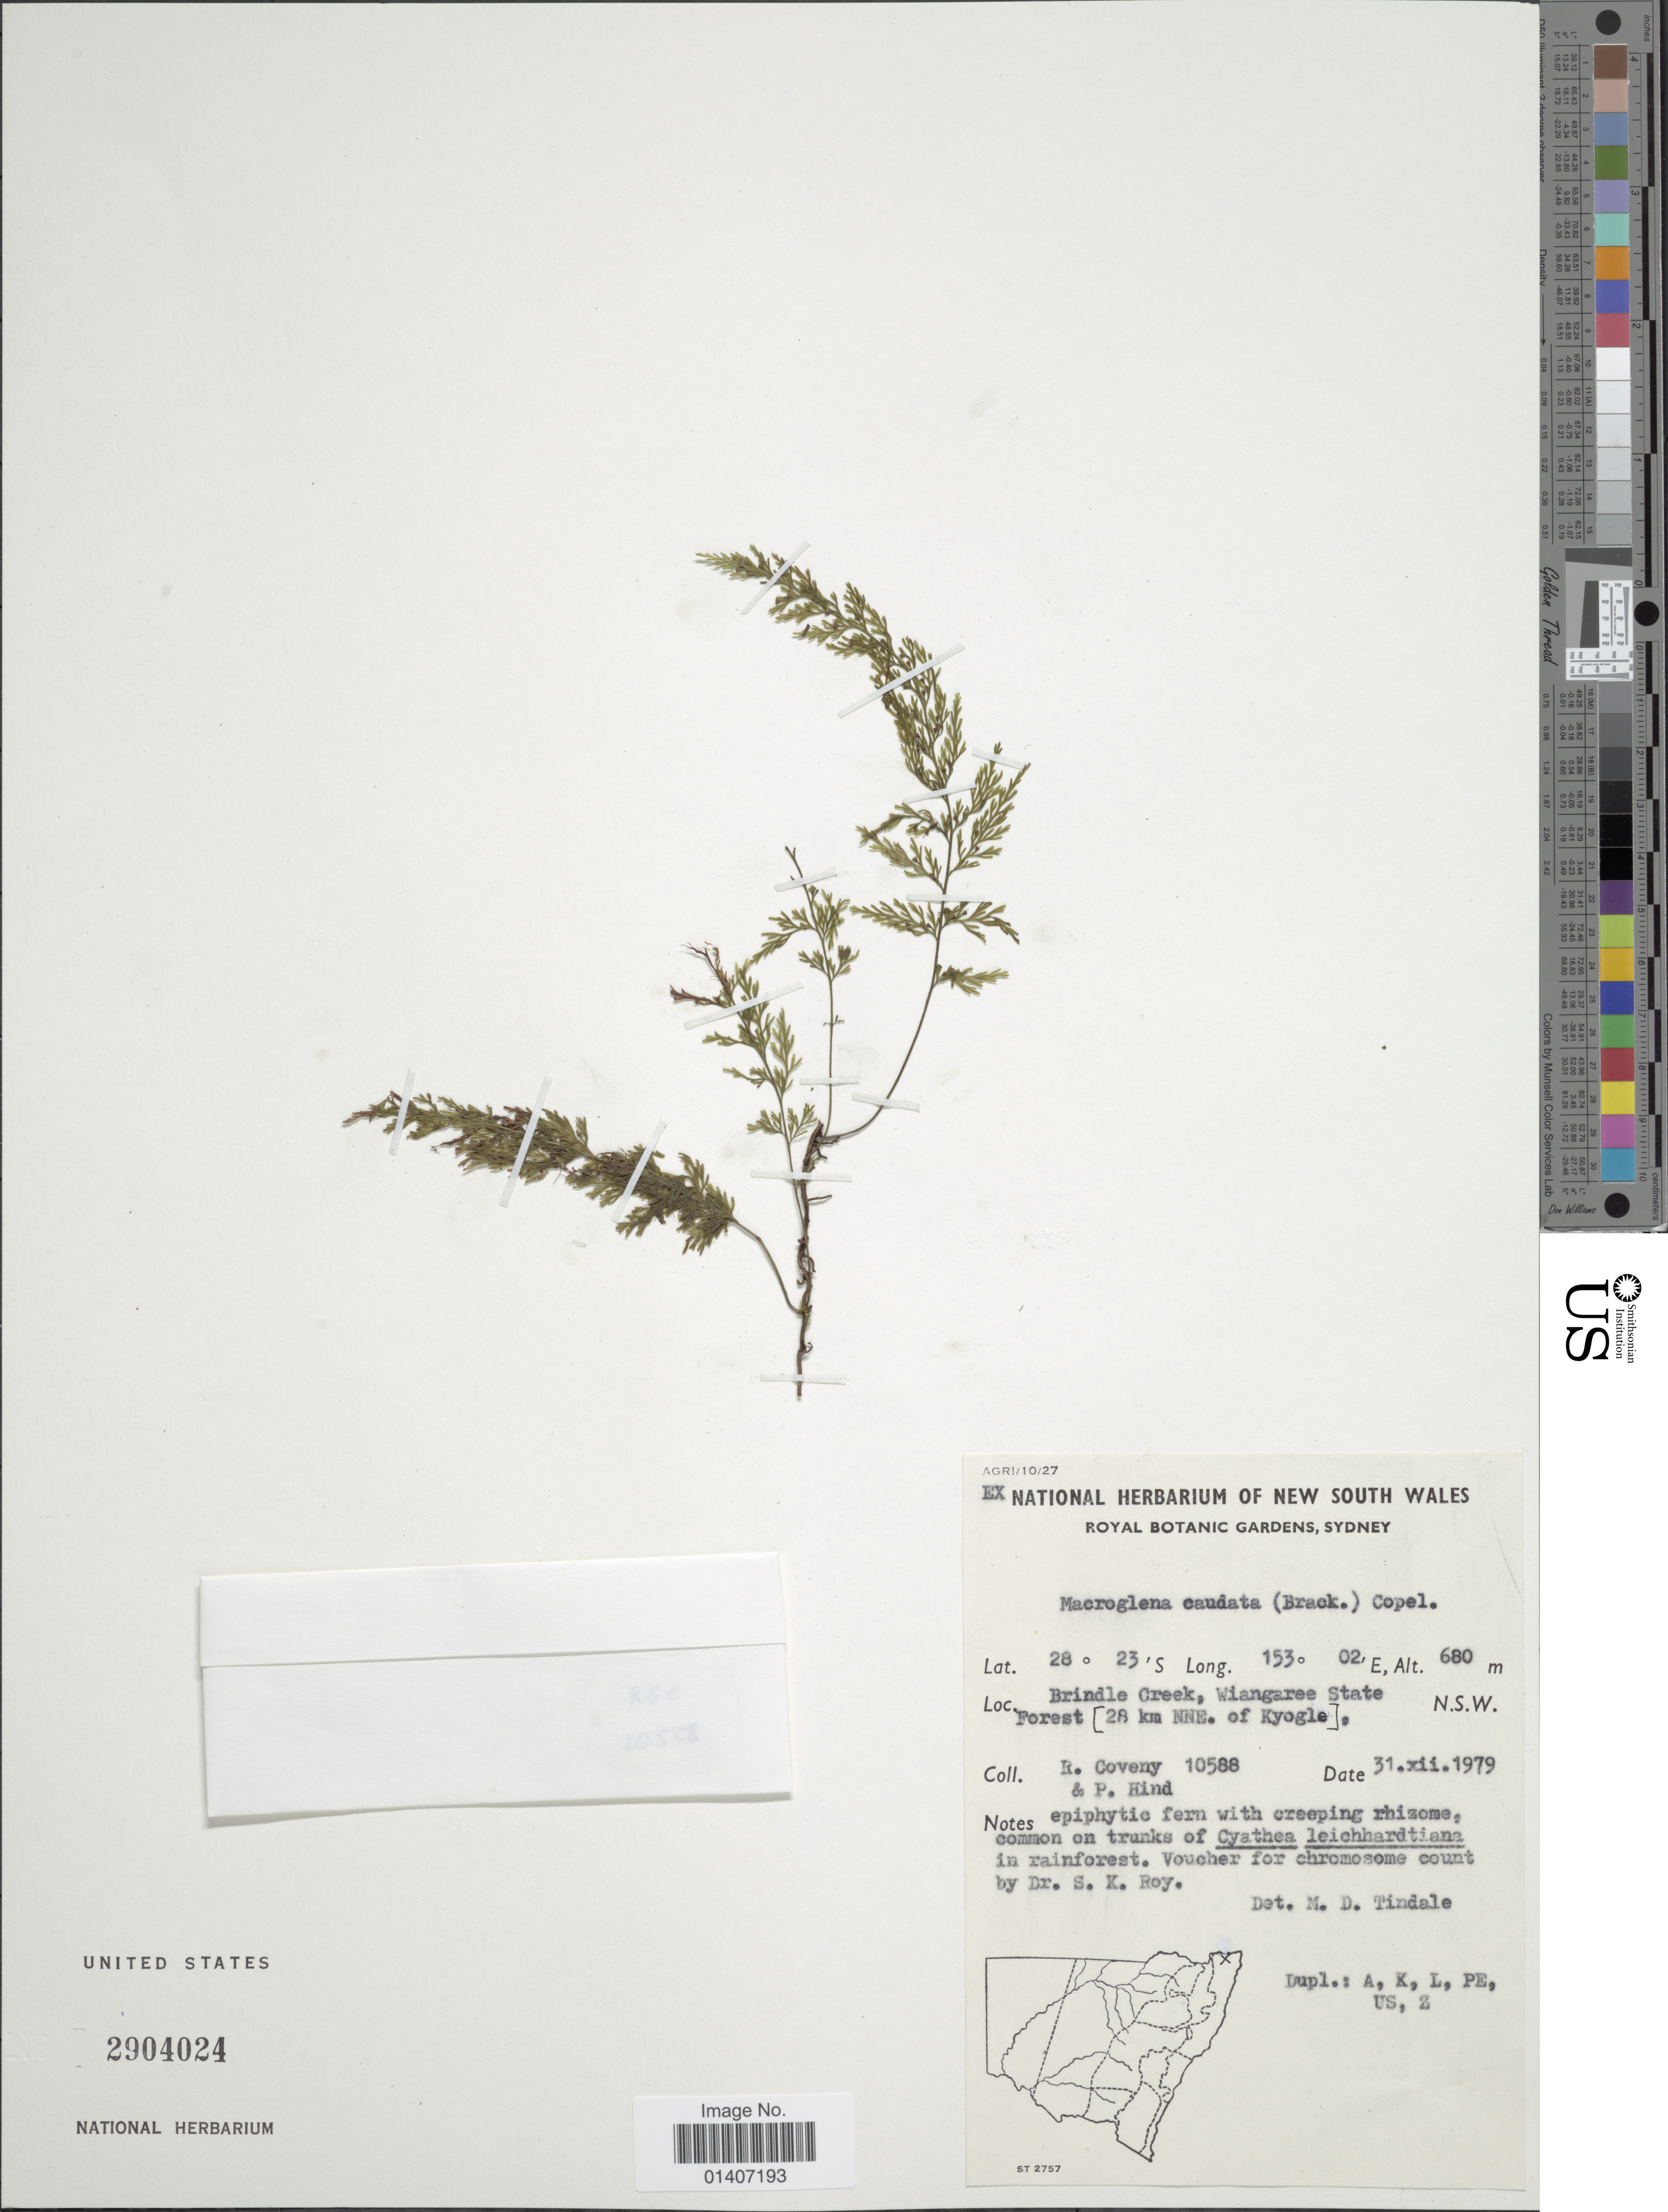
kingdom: Plantae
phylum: Tracheophyta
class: Polypodiopsida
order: Hymenophyllales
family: Hymenophyllaceae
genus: Abrodictyum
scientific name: Abrodictyum caudatum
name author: (Brack.) Ebihara & K. Iwats.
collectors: R. Coveny & P. Hind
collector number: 10588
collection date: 1979-12-31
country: Australia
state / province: New South Wales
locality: Brindle Creek, Wiangaree State Forest(28km NNE. of Koygle), NSW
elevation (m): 680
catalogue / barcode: US 2904024